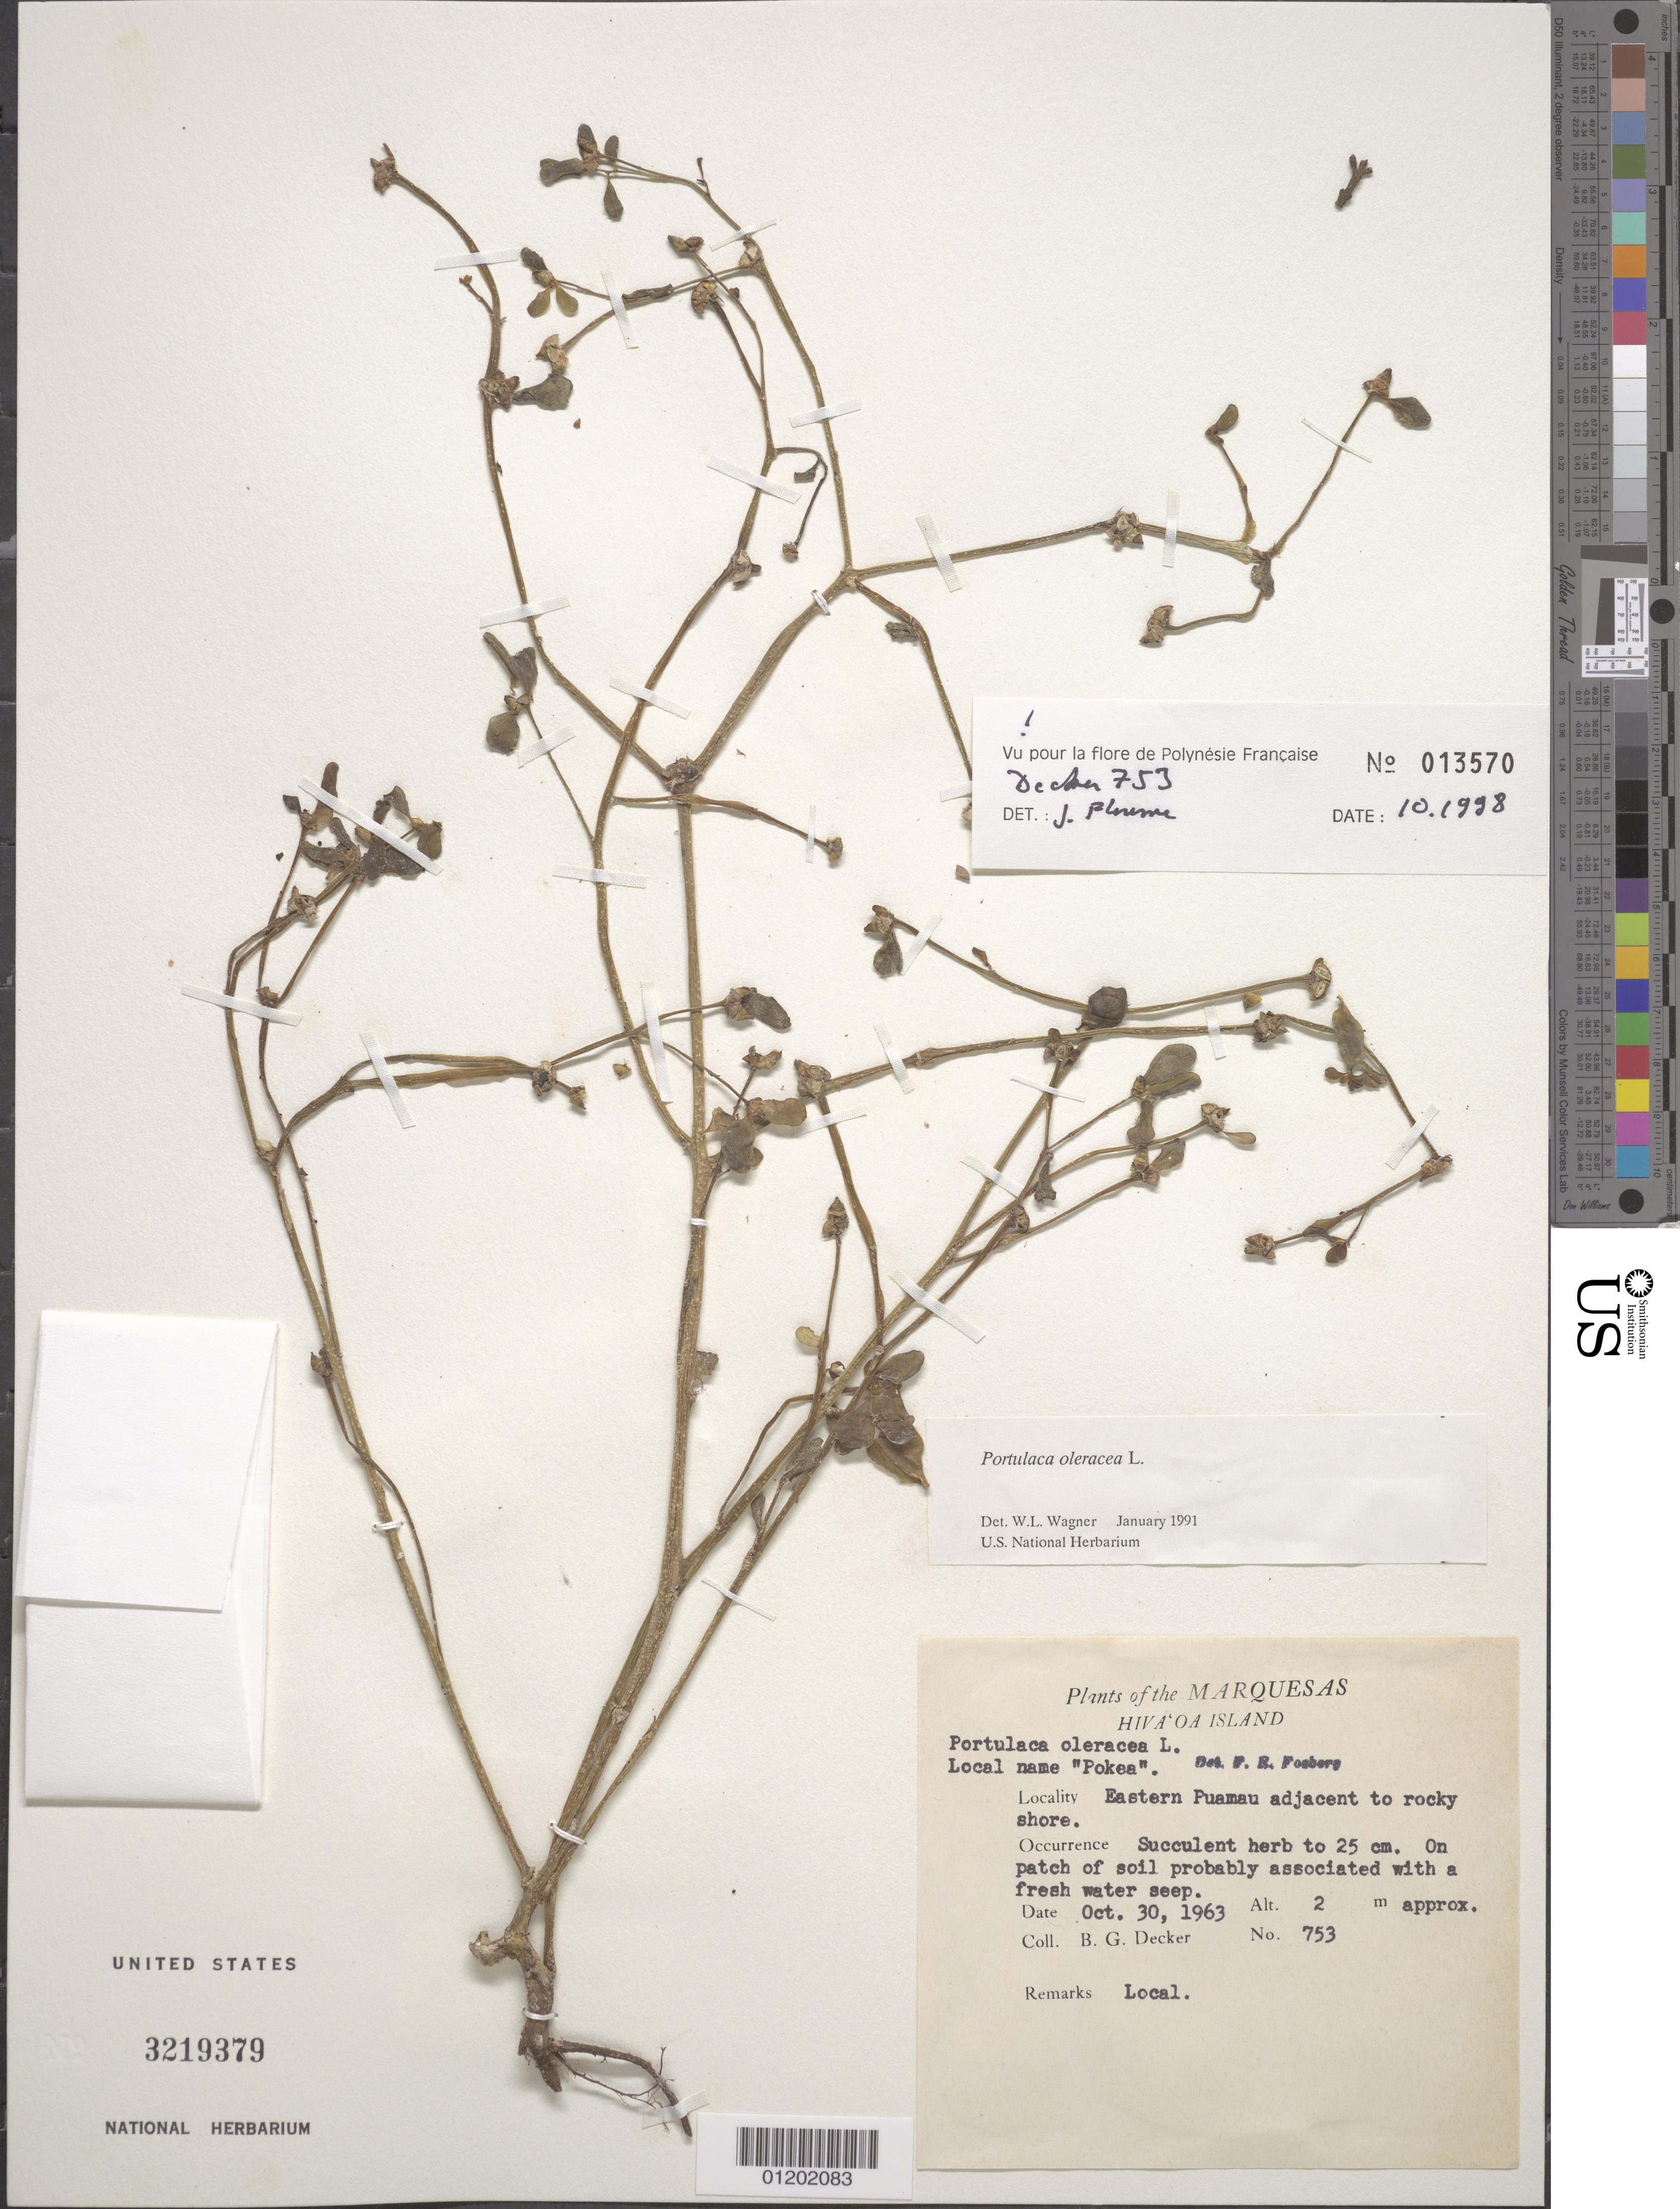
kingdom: Plantae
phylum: Tracheophyta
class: Magnoliopsida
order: Caryophyllales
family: Portulacaceae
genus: Portulaca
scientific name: Portulaca oleracea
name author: L.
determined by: Wagner, W. L., (BOT), Smithsonian Institution - National Museum of Natural History (UNITED STATES)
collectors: B. G. Decker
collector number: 753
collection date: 1963-10-13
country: French Polynesia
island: Hiva Oa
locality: E Puamau adjacent to rocky shore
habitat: On patch of soil probably associated with a fresh water seep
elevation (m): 2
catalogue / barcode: US 3219379